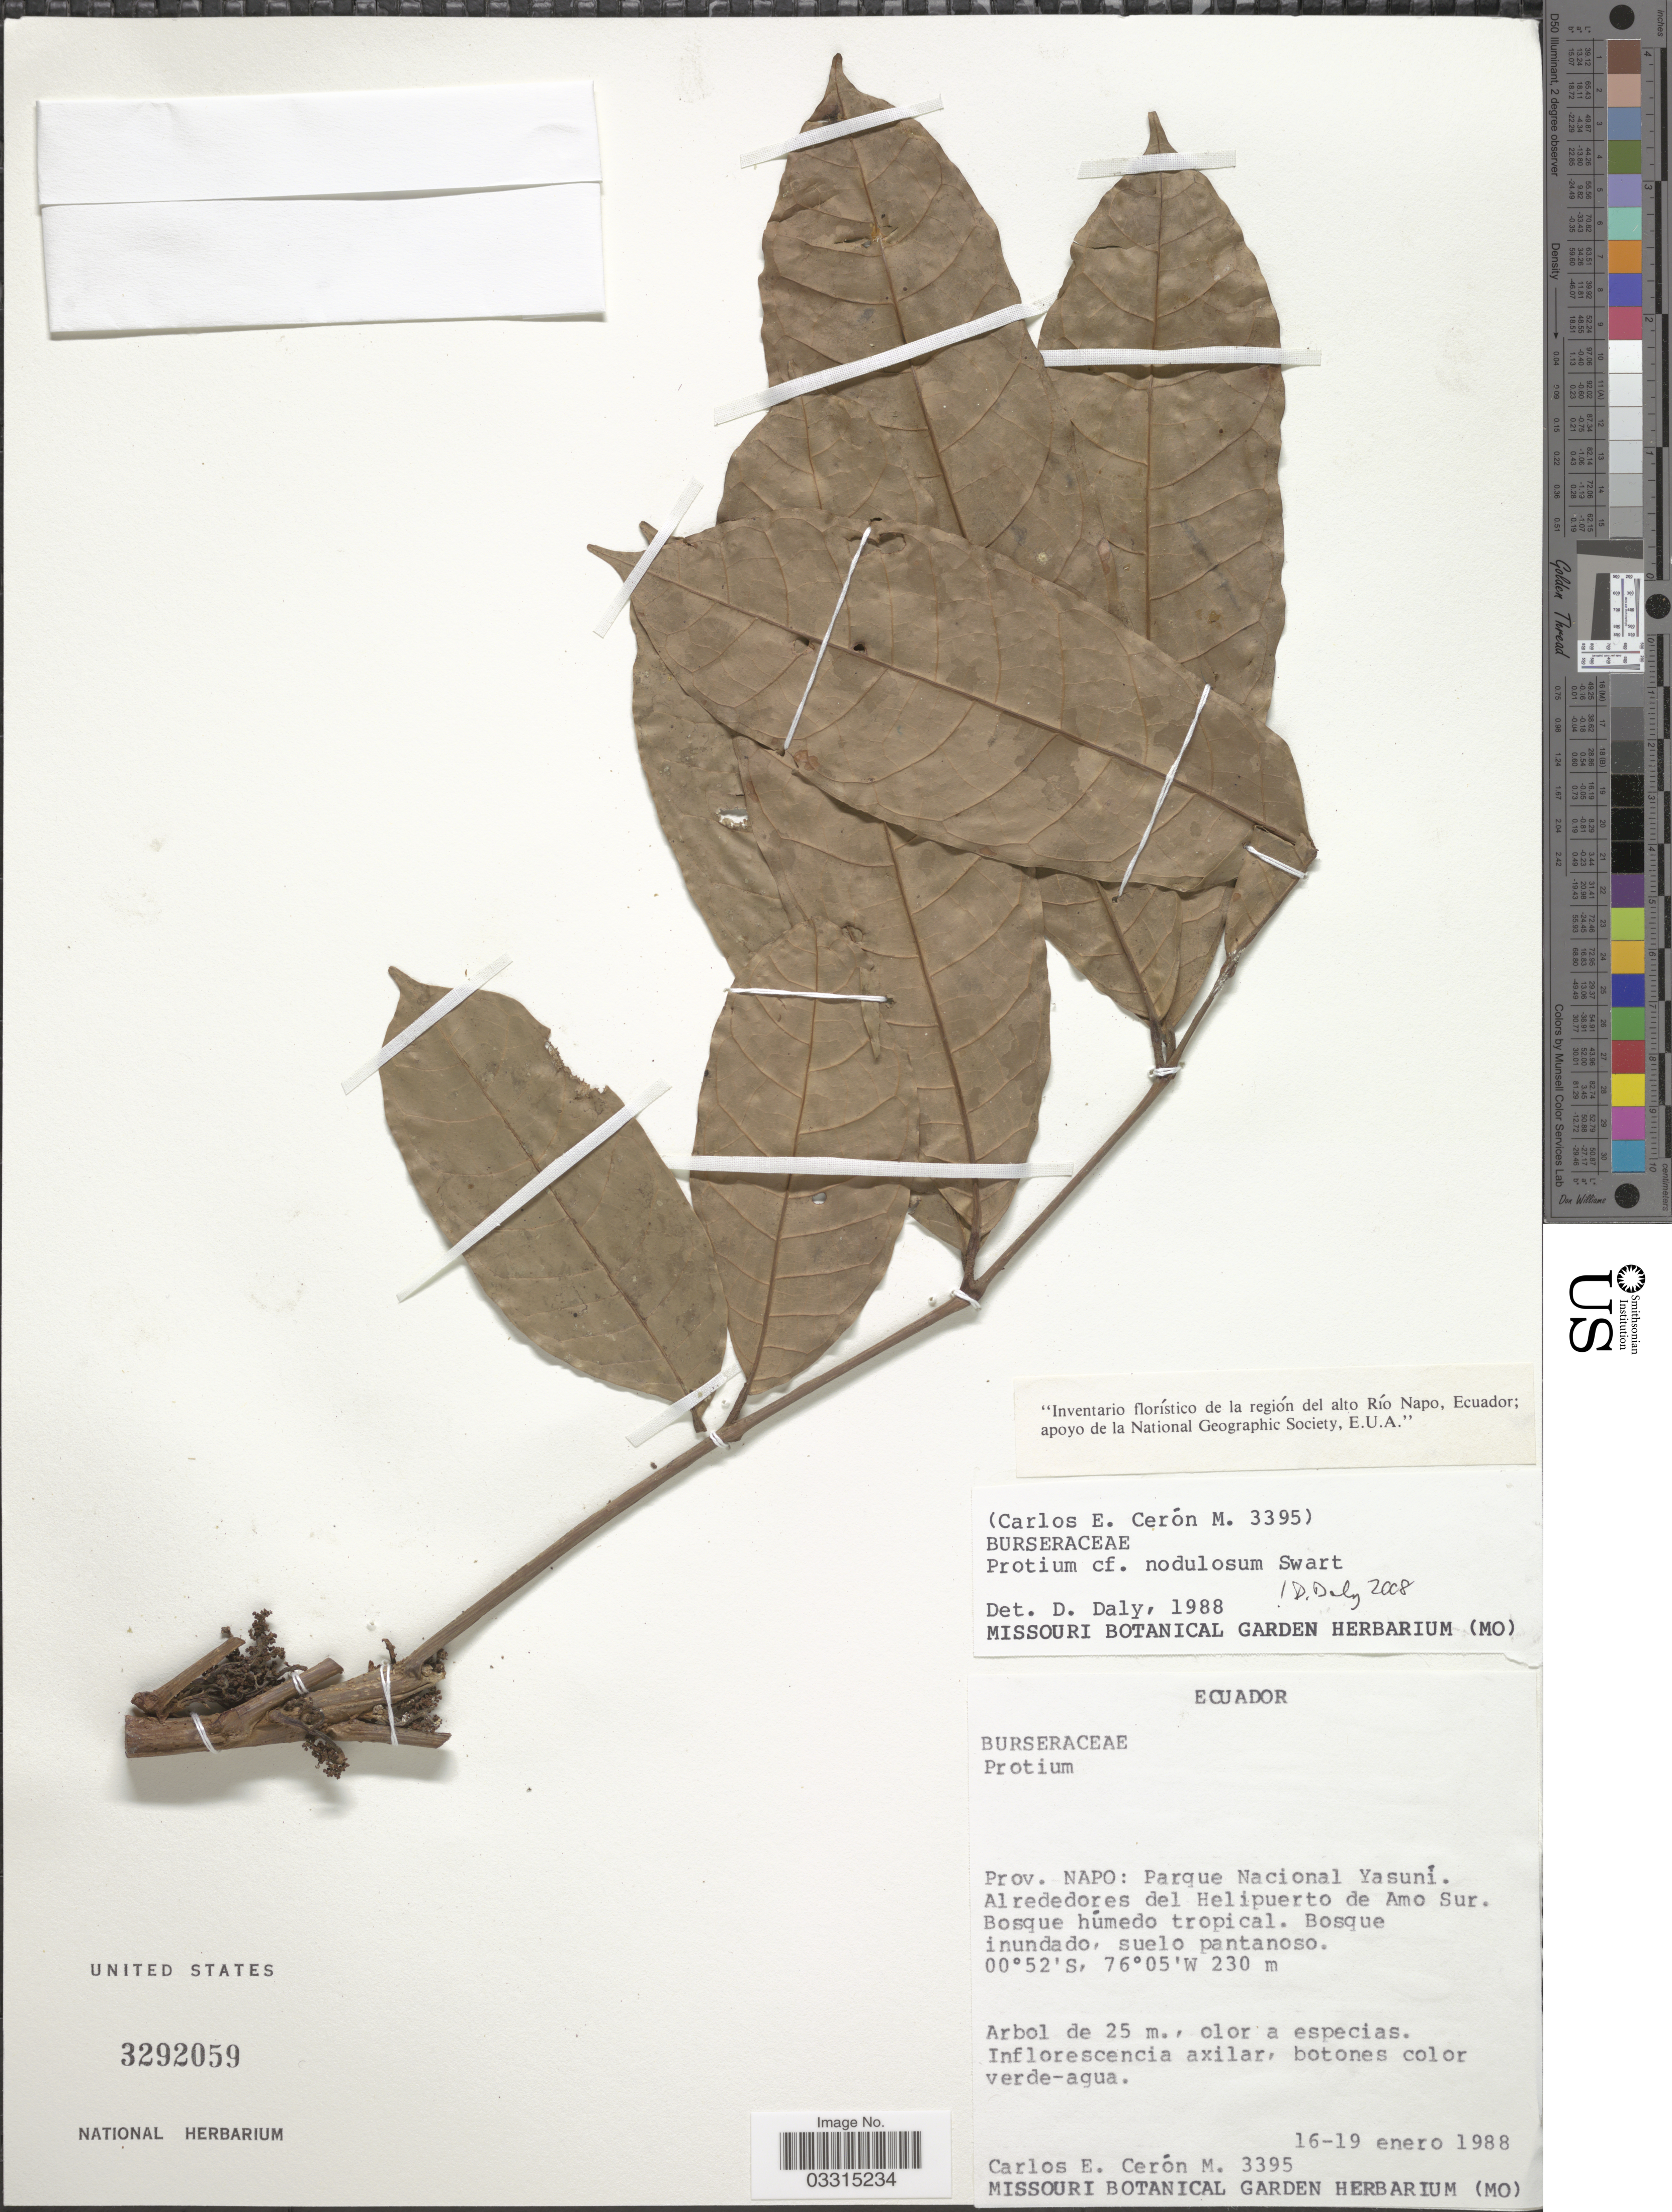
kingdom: Plantae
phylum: Tracheophyta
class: Magnoliopsida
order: Sapindales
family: Burseraceae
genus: Protium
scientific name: Protium nodulosum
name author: Swart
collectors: C. E. Cerón M.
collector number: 3395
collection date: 1988-01-16/1988-01-19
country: Ecuador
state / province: Napo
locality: Parque Nacional Yasuni. Alrededores del Helipuerto de Amo Sur.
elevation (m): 230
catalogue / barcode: US 3292059